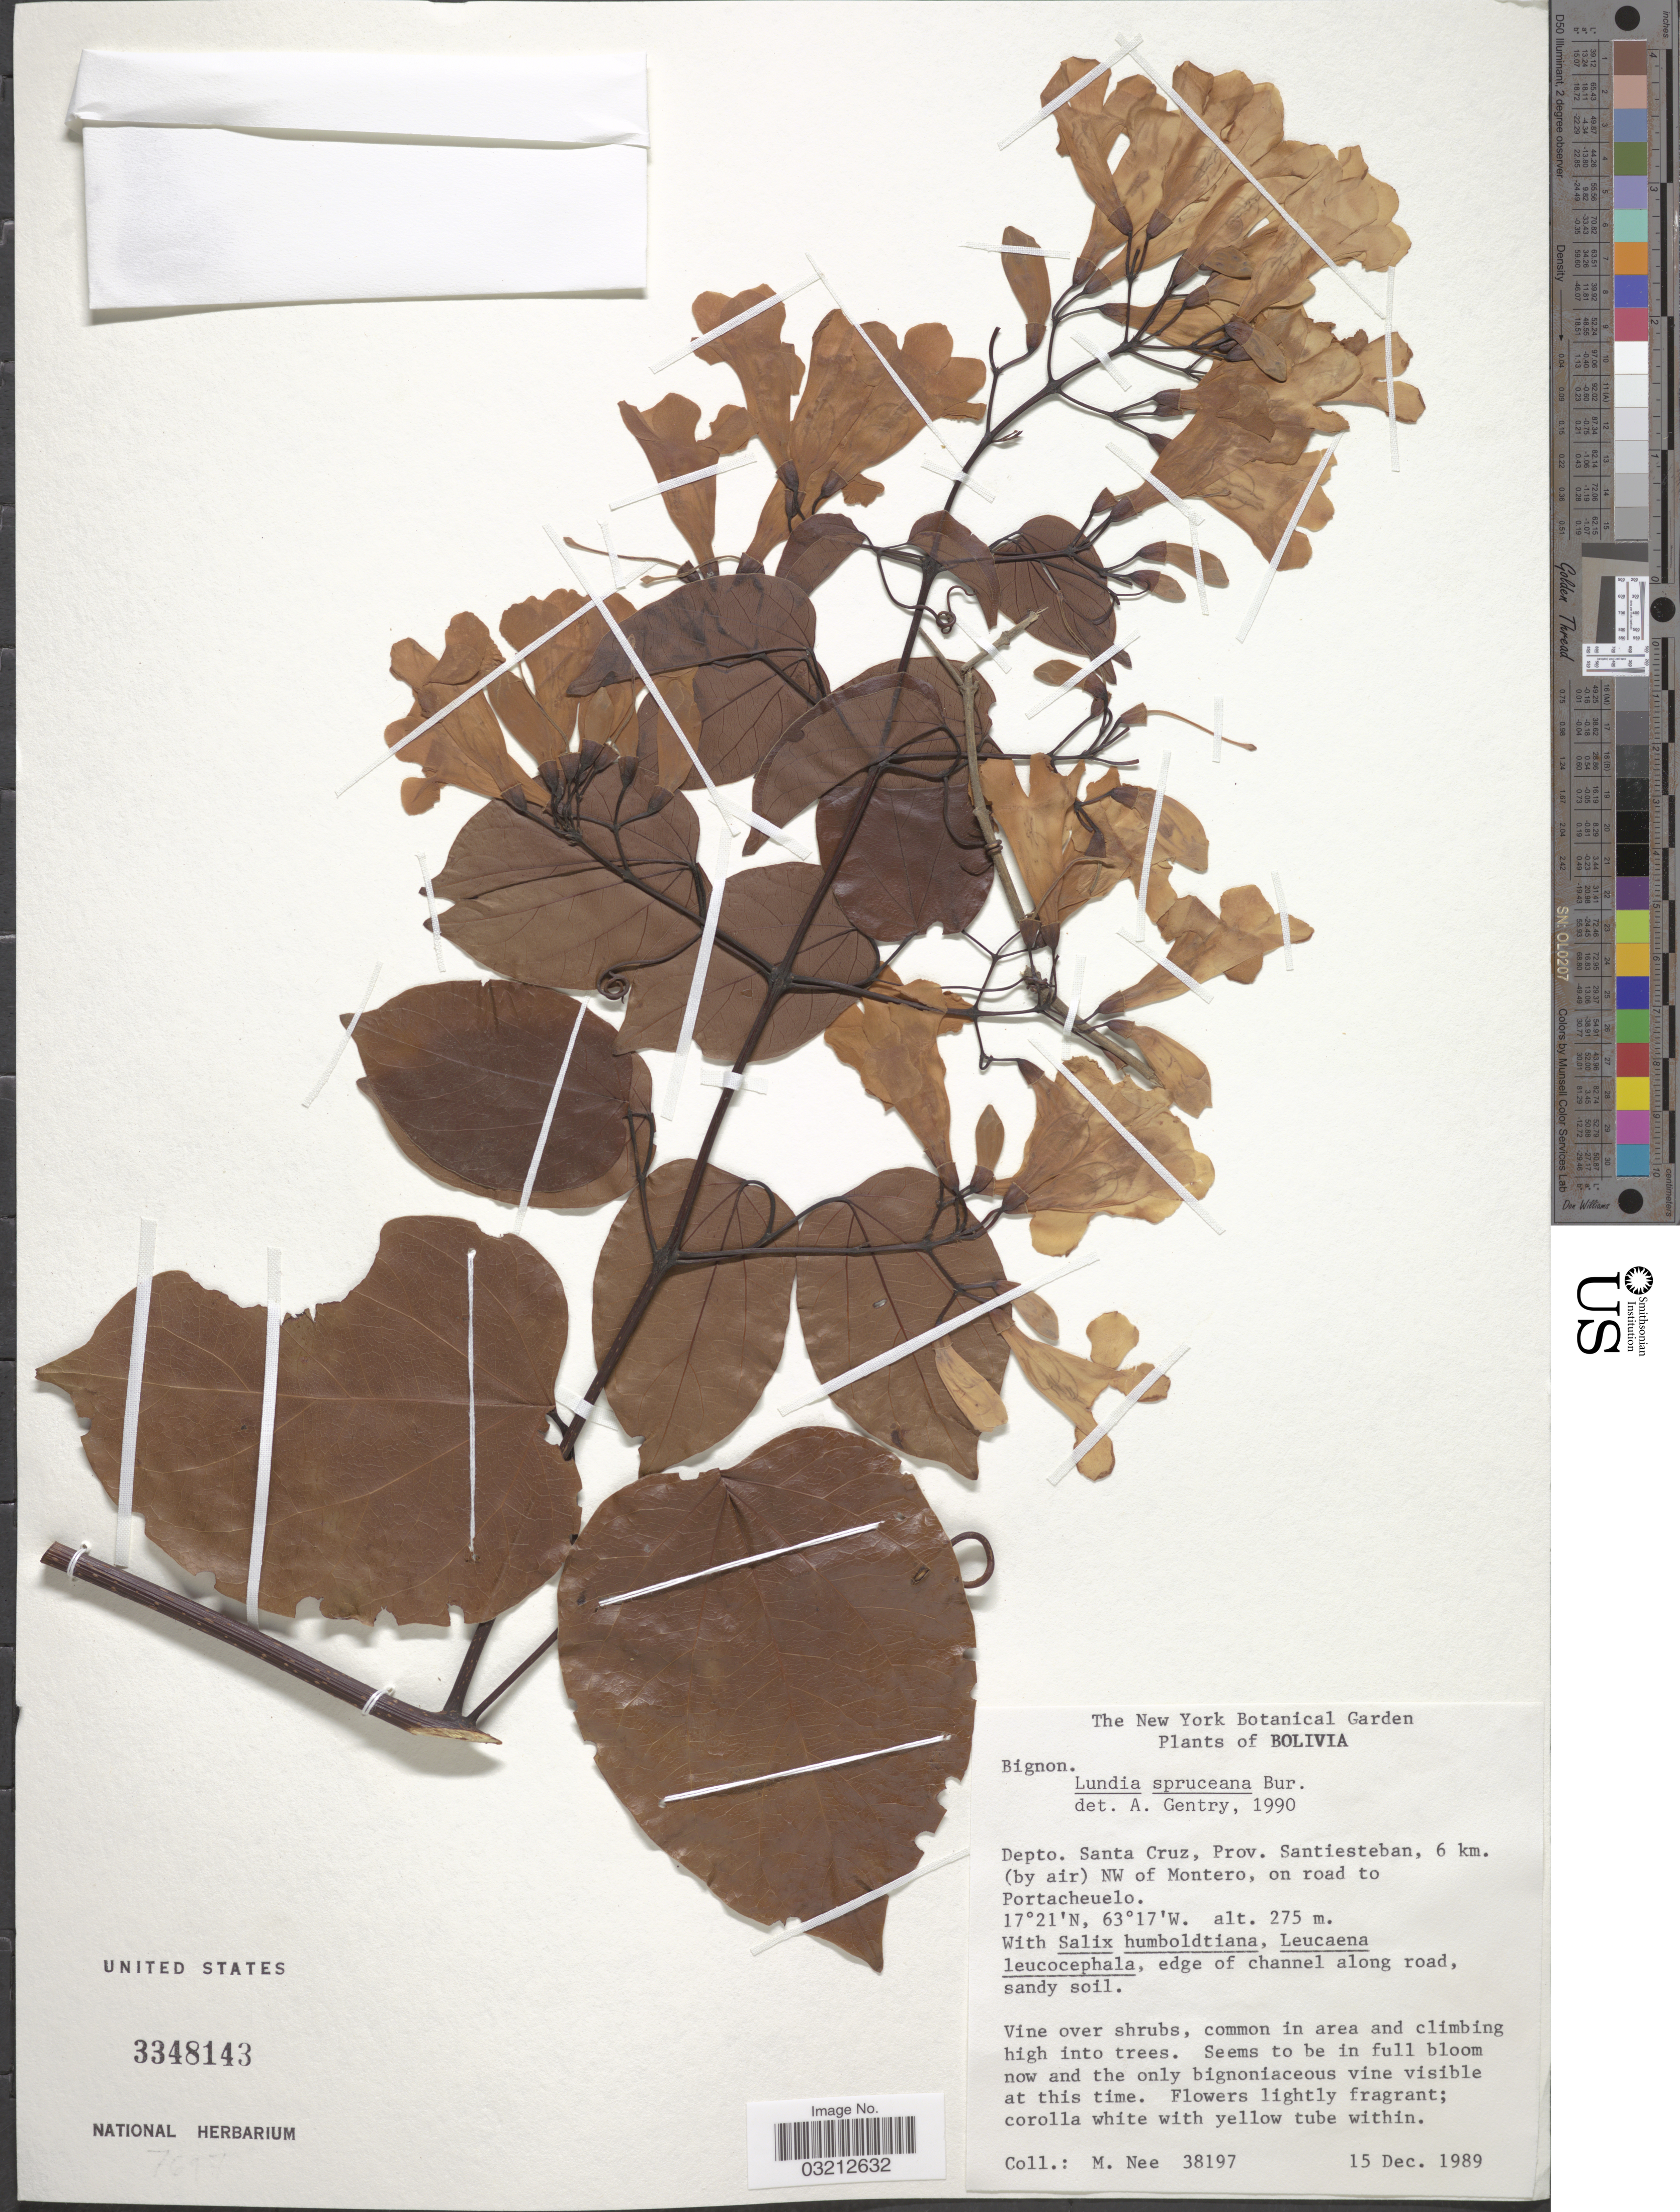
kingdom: Plantae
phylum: Tracheophyta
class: Magnoliopsida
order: Lamiales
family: Bignoniaceae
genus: Lundia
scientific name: Lundia spruceana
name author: Bureau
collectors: M. Nee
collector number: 38197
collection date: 1989-12-15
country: Bolivia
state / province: Santa Cruz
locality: Depto. Santa Cruz, Prov. Santiesteban, 6 km. (by air) NW of Monteiro, on road to Portacheuelo.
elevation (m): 275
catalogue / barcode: US 3348143